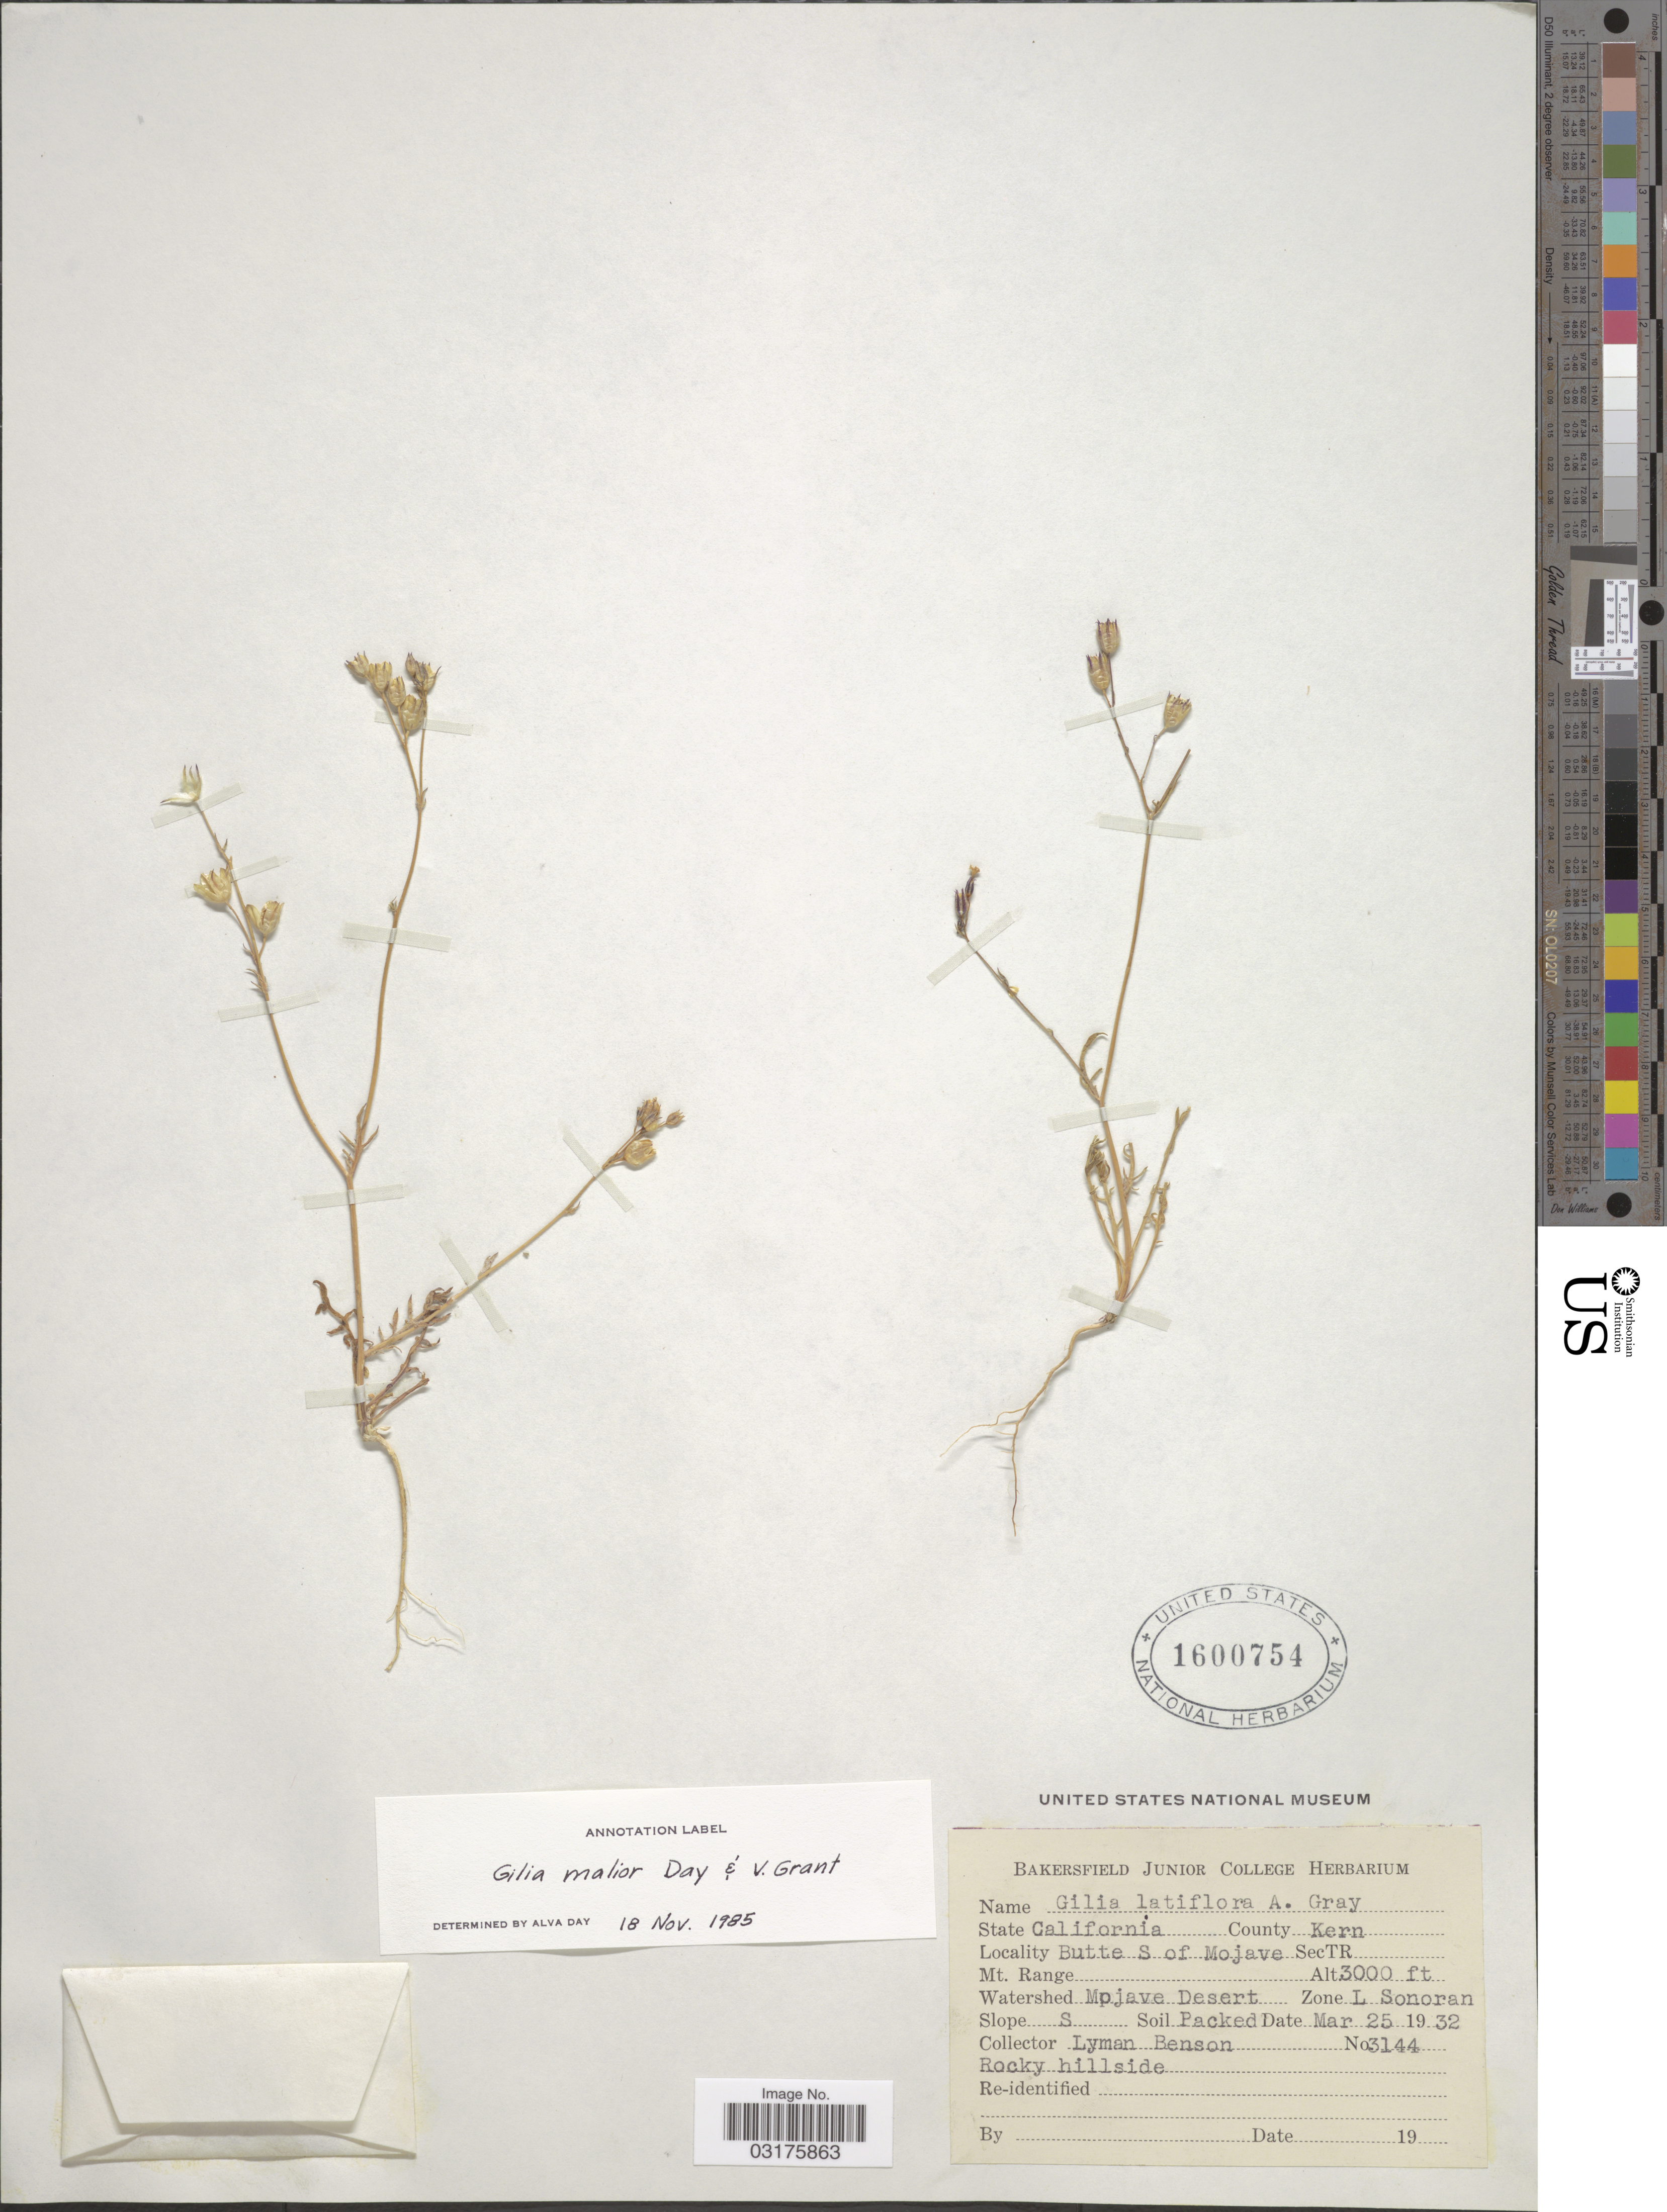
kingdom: Plantae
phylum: Tracheophyta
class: Magnoliopsida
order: Ericales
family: Polemoniaceae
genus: Gilia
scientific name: Gilia malior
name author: Day & V.E. Grant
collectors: L. D. Benson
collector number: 3144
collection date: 1932-03-25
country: United States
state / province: California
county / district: Kern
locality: County Kern. Butte S of Mojave Sec TR. Watershed Mojave Desert Zone L Sonoran. Slope S.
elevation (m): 914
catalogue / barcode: US 1600754